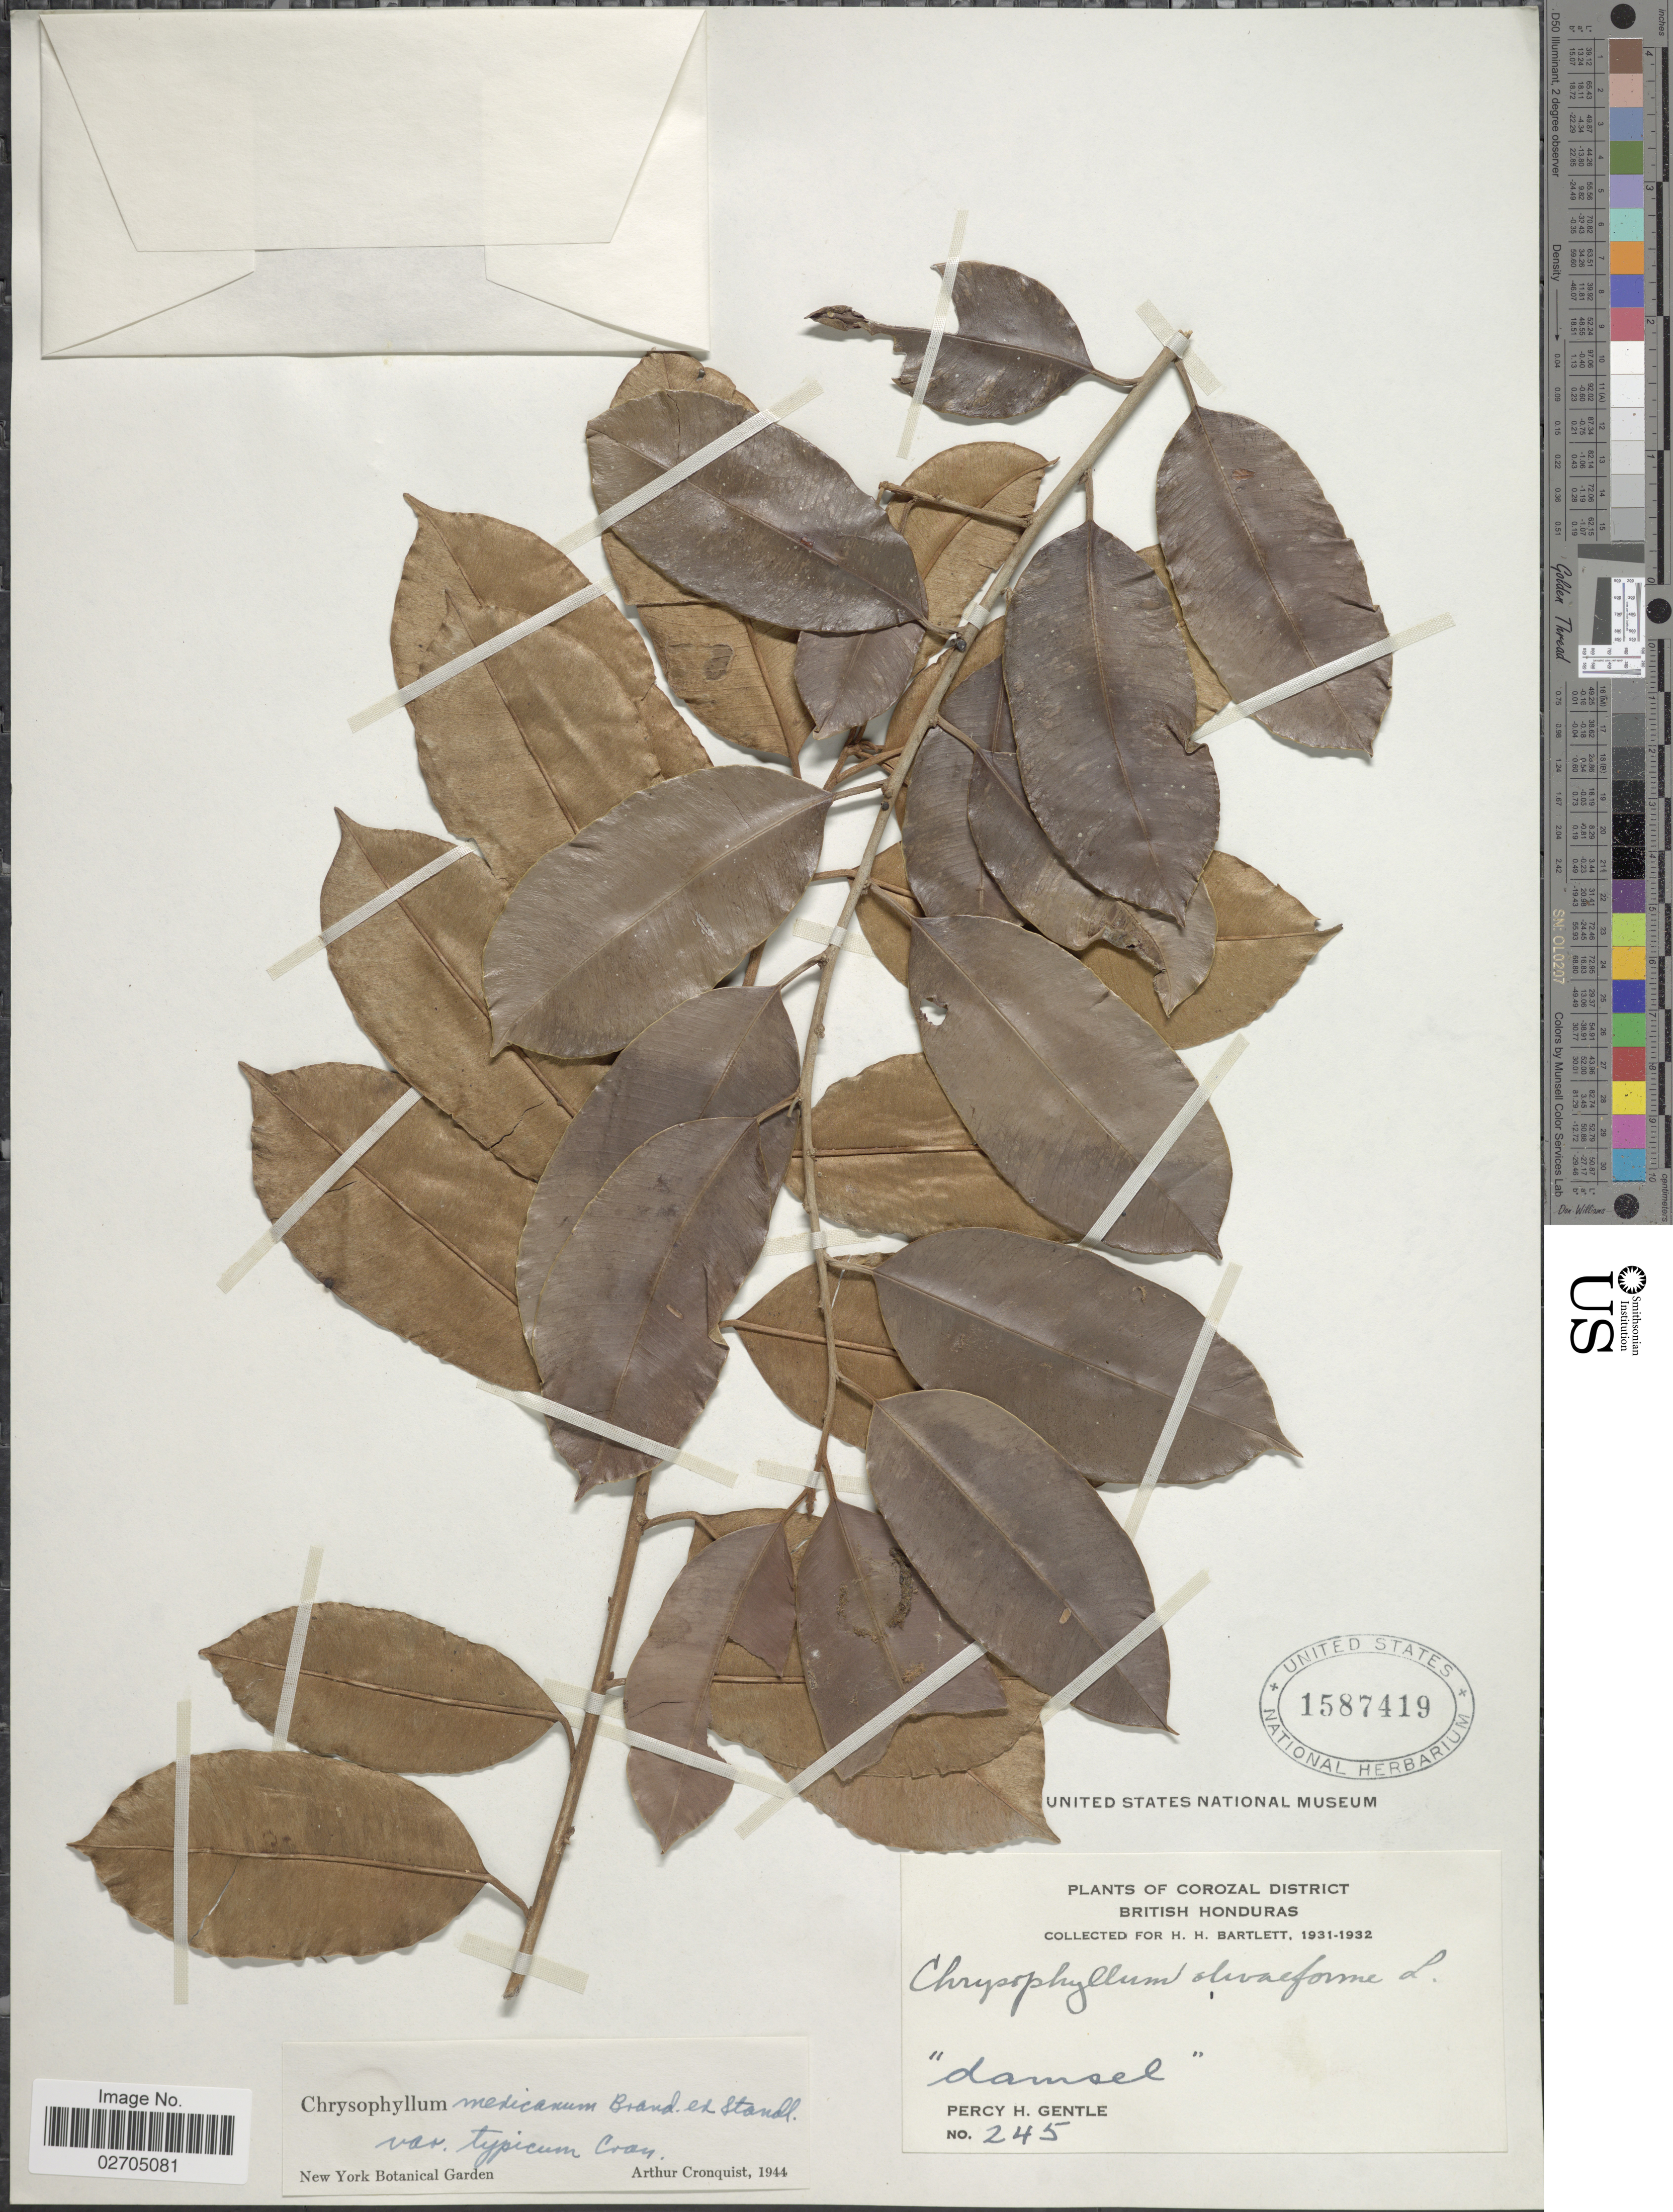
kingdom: Plantae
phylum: Tracheophyta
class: Magnoliopsida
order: Ericales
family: Sapotaceae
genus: Chrysophyllum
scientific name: Chrysophyllum mexicanum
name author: Brandegee ex Standl.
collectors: P. H. Gentle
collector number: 245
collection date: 1931/1932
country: Belize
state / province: Corozal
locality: British Honduras, Corozal District.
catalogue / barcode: US 1587419